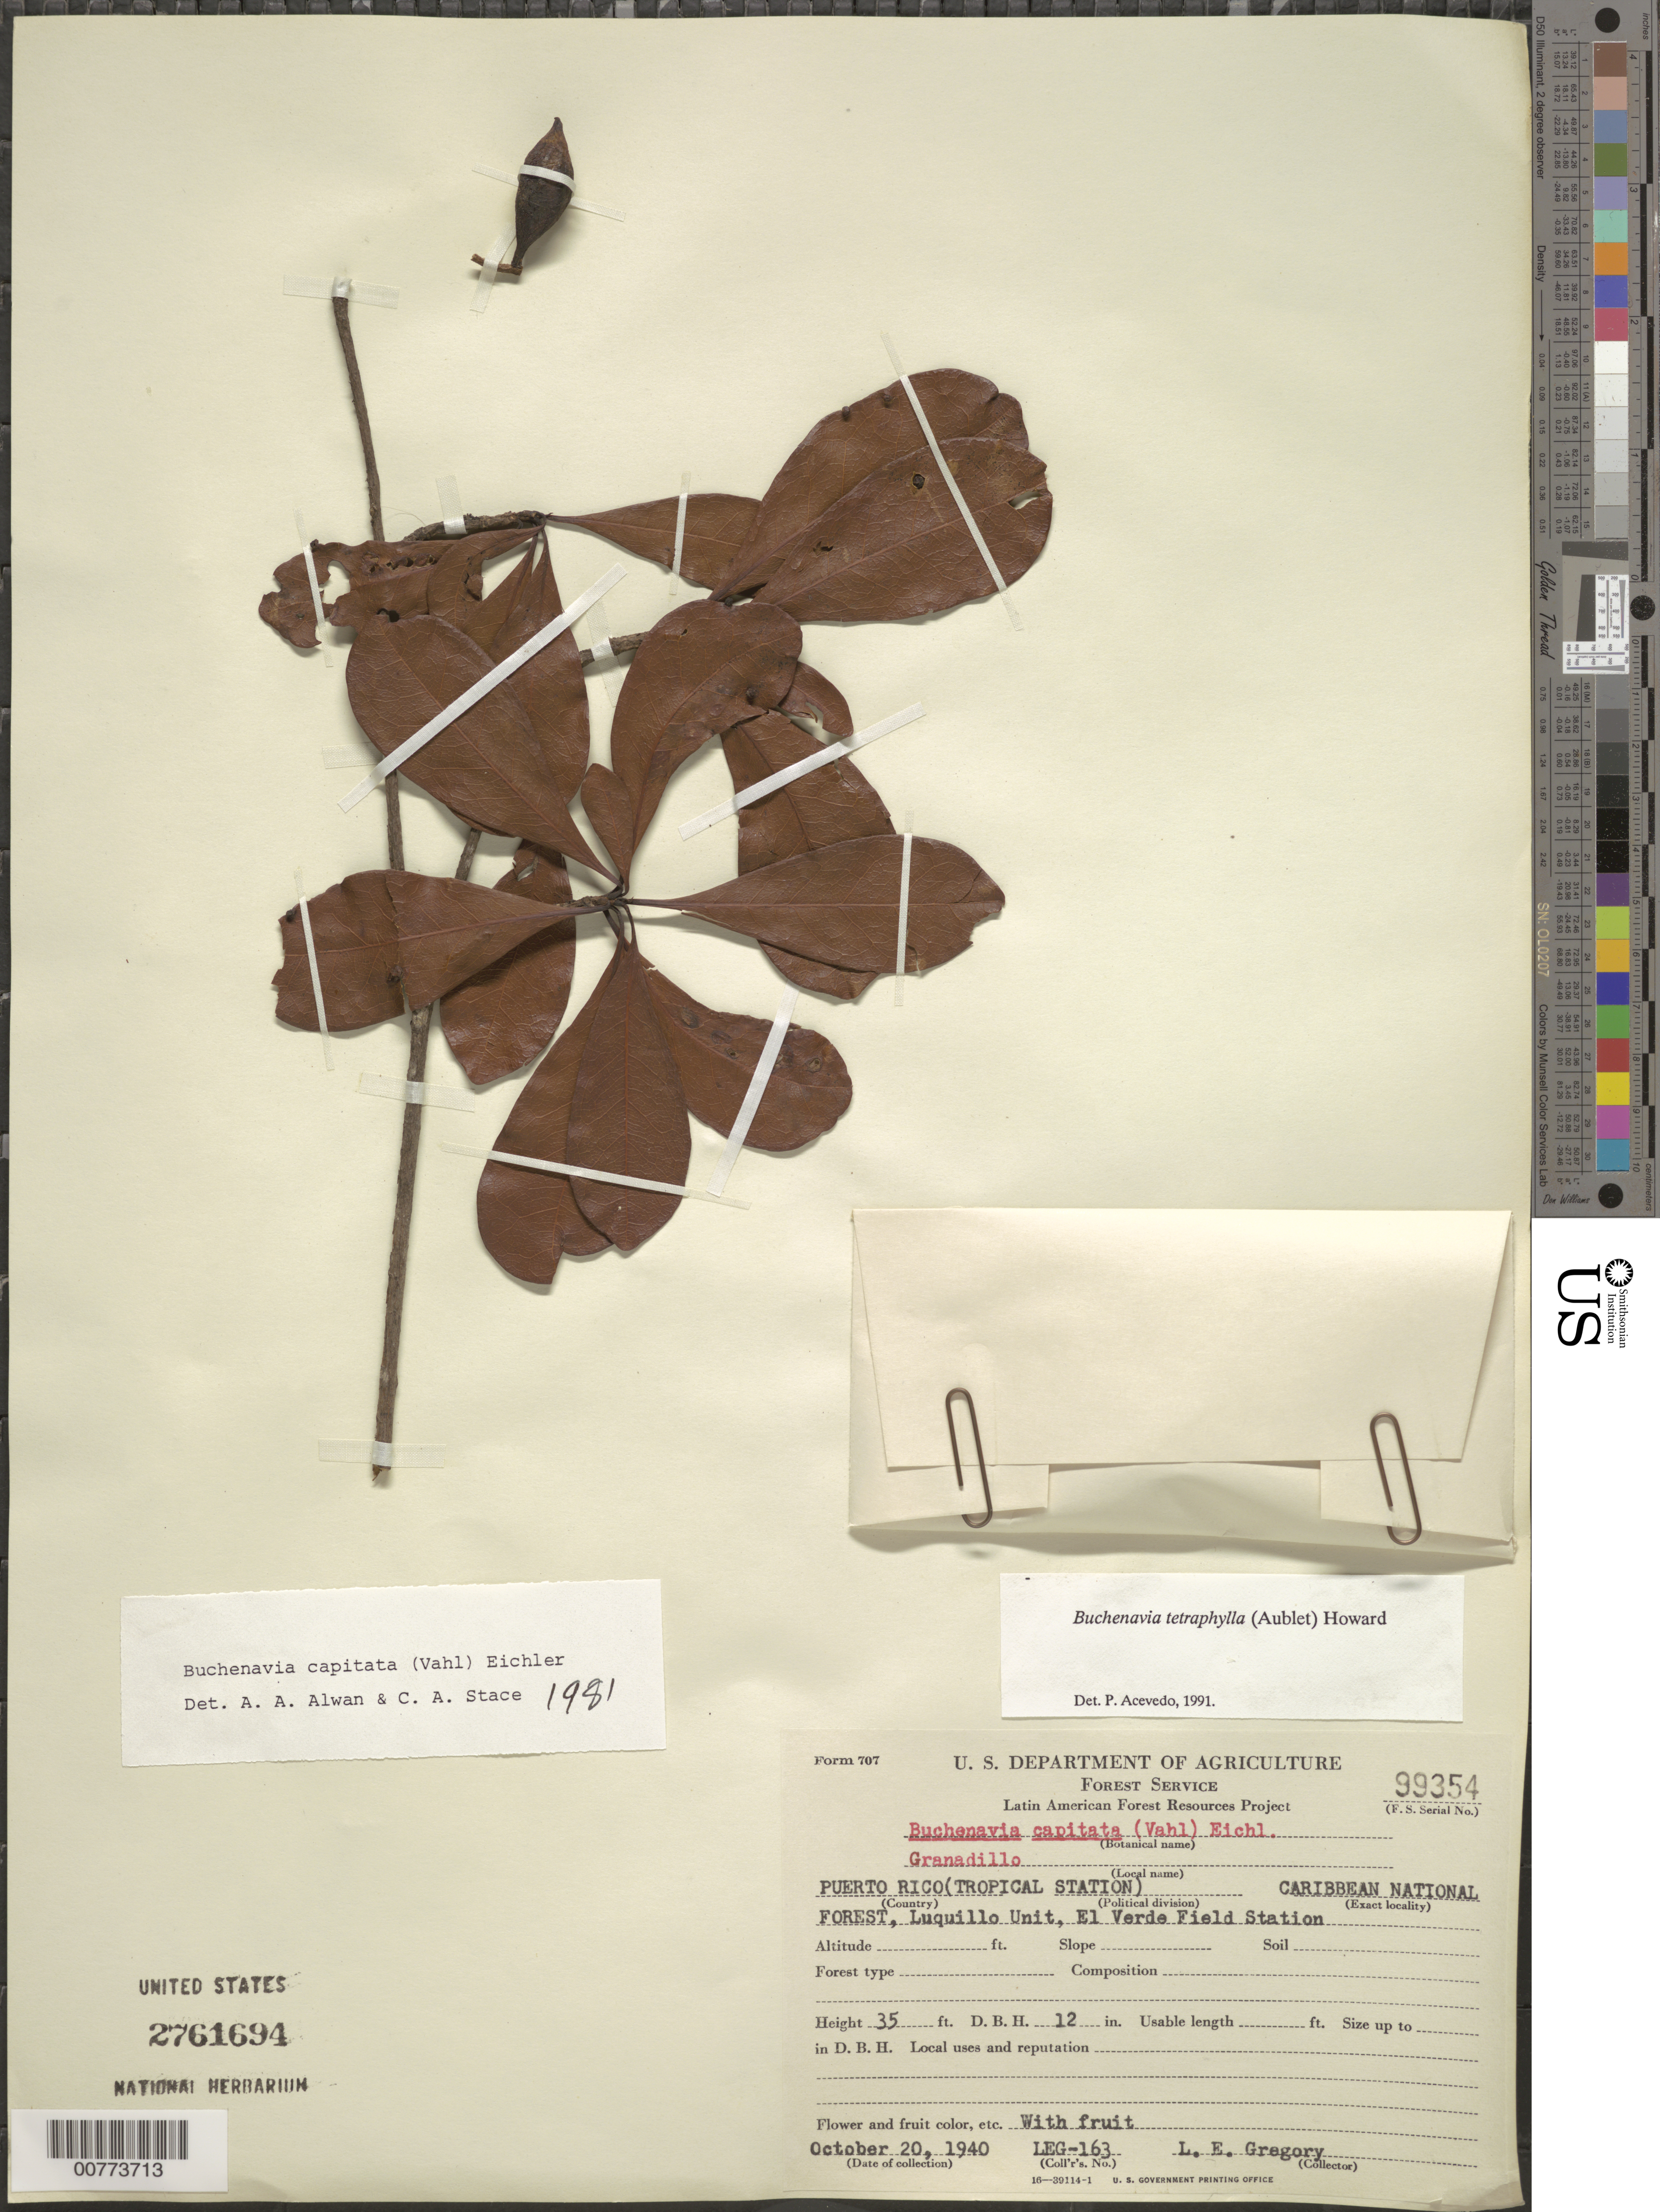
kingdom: Plantae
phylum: Tracheophyta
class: Magnoliopsida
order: Myrtales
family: Combretaceae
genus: Terminalia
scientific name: Terminalia tetraphylla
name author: (Aubl.) Gere & Boatwr.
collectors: L. E. Gregory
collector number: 163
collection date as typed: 20 Oct 1940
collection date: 1940-10-20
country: Puerto Rico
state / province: Luquillo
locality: Luquillo, Caribbean National Forest, El Verde Field Station.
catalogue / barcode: US 2761694